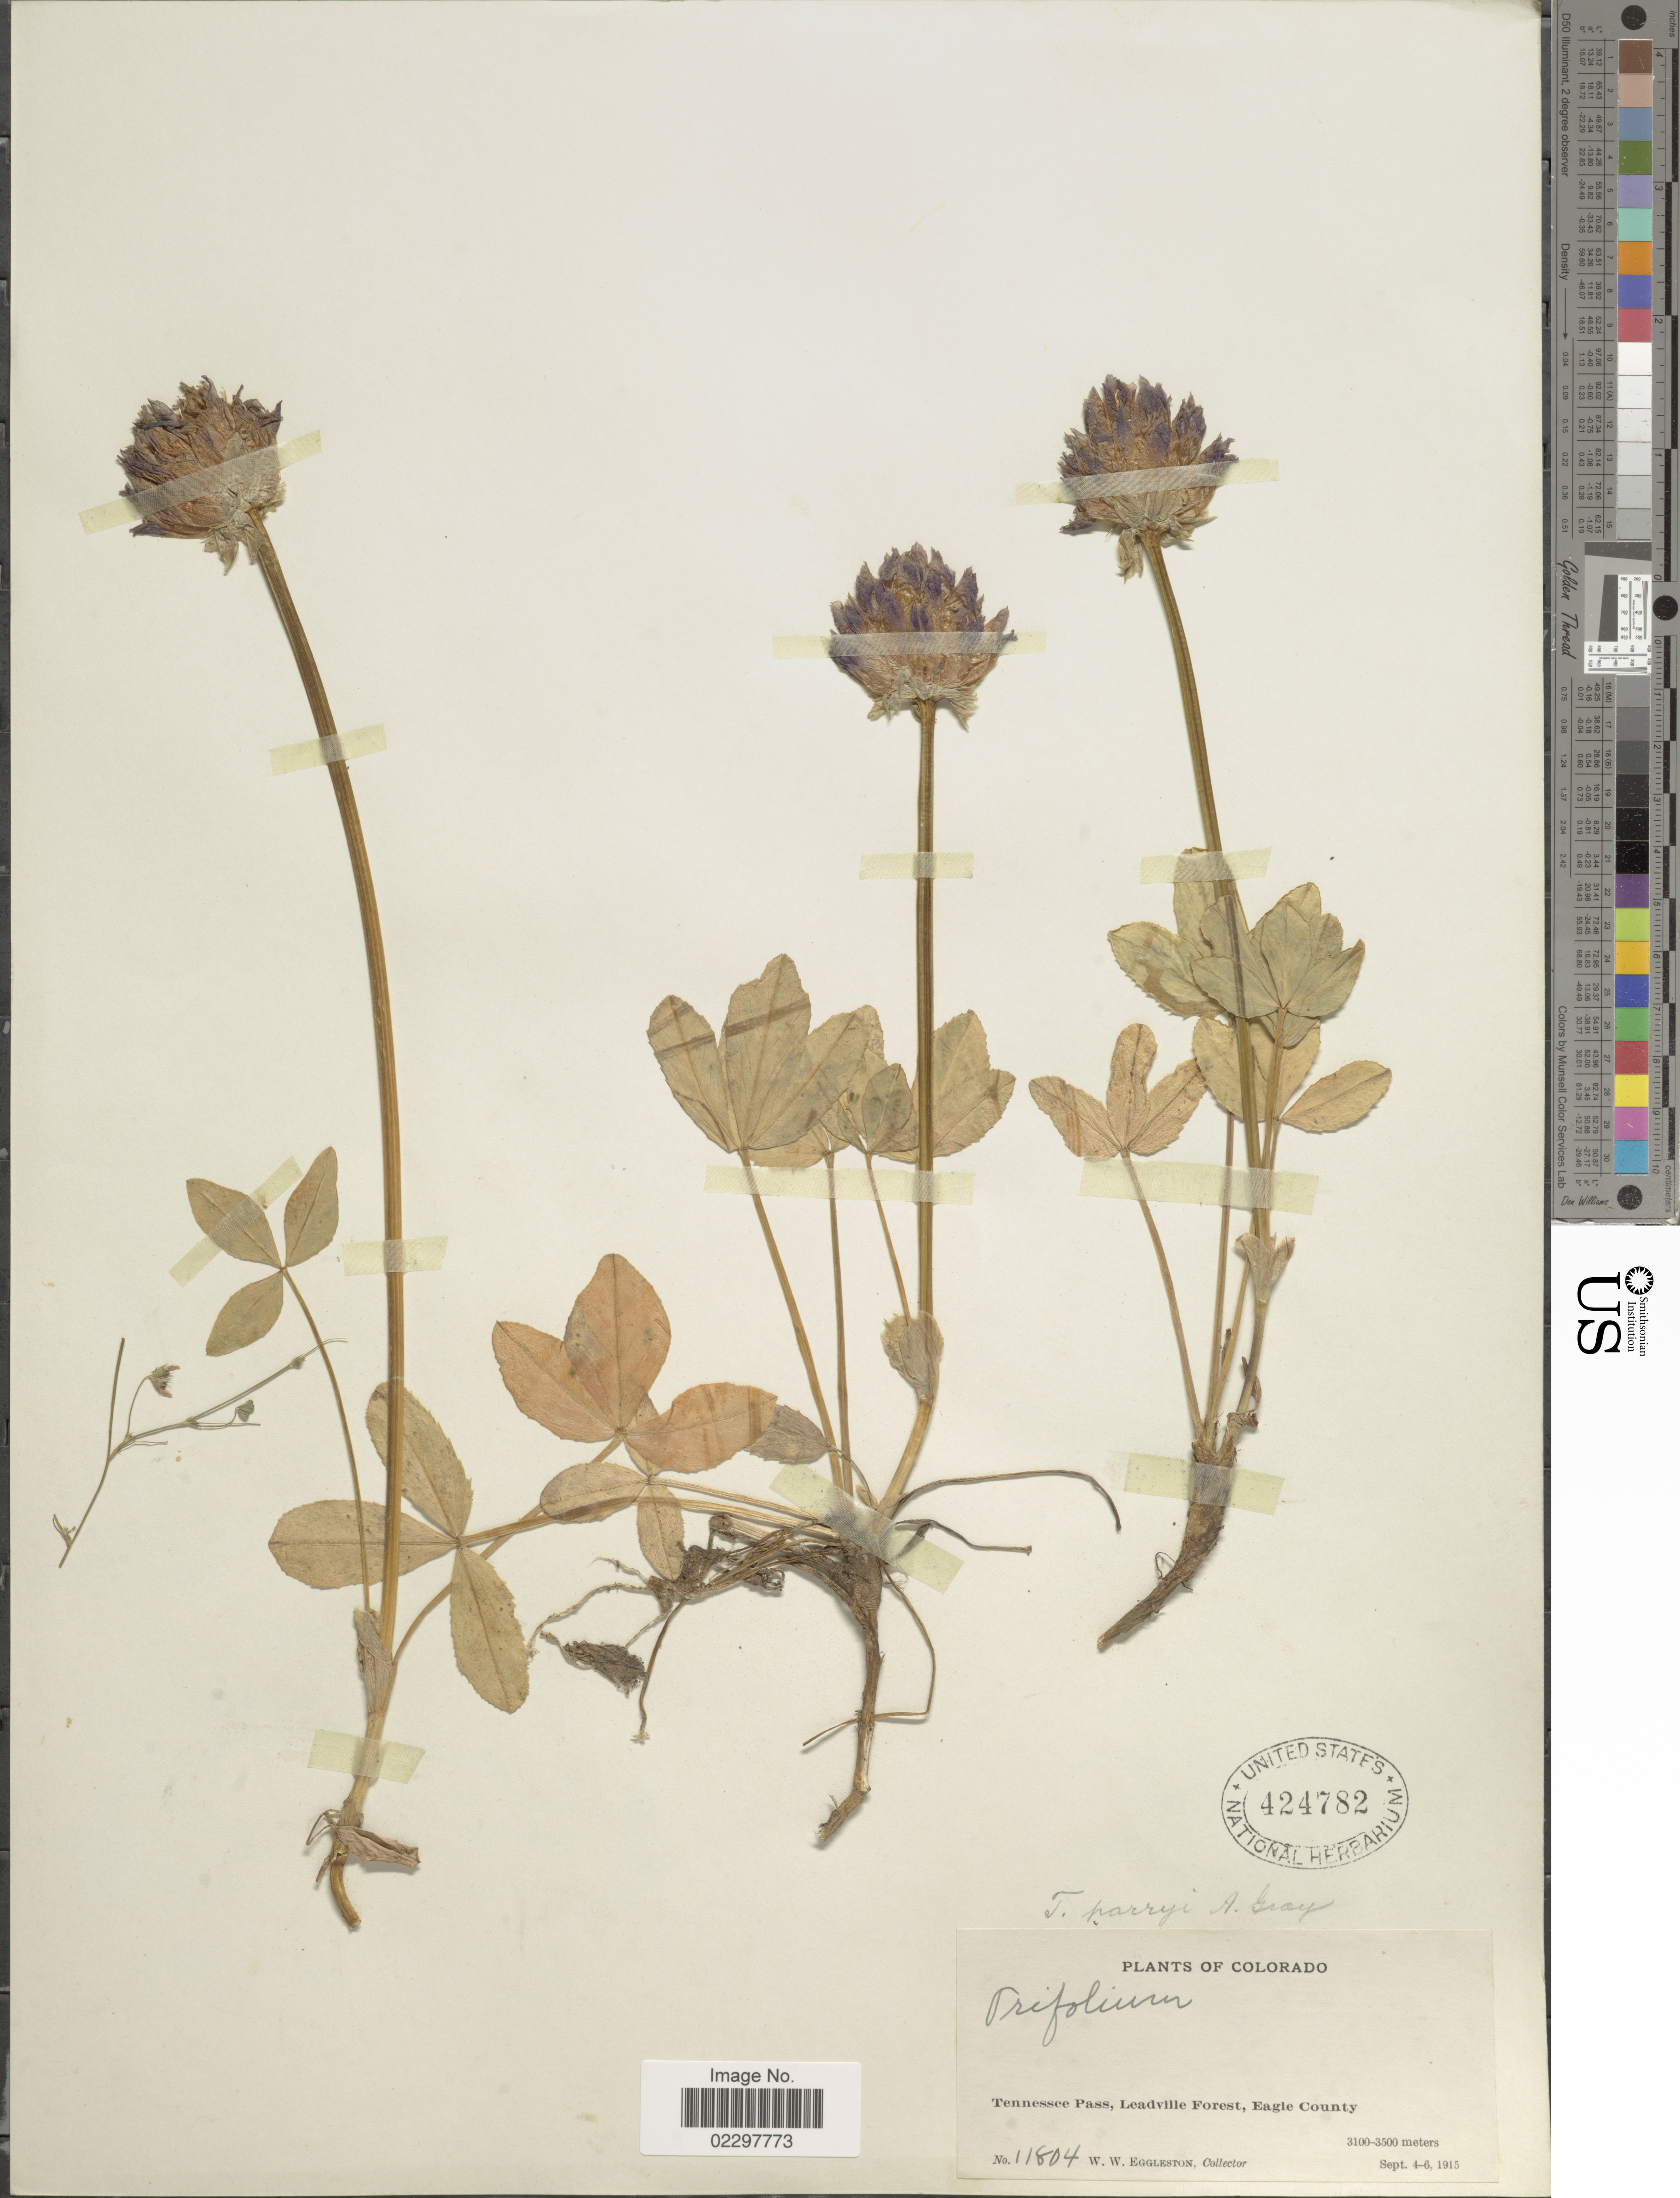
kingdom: Plantae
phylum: Tracheophyta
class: Magnoliopsida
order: Fabales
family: Fabaceae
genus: Trifolium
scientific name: Trifolium parryi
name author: A. Gray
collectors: W. W. Eggleston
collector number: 11804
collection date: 1915-09-04/1915-09-06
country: United States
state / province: Colorado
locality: Tennessee Pass, Leadville Forest, Eagle County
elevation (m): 3100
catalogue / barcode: US 424782